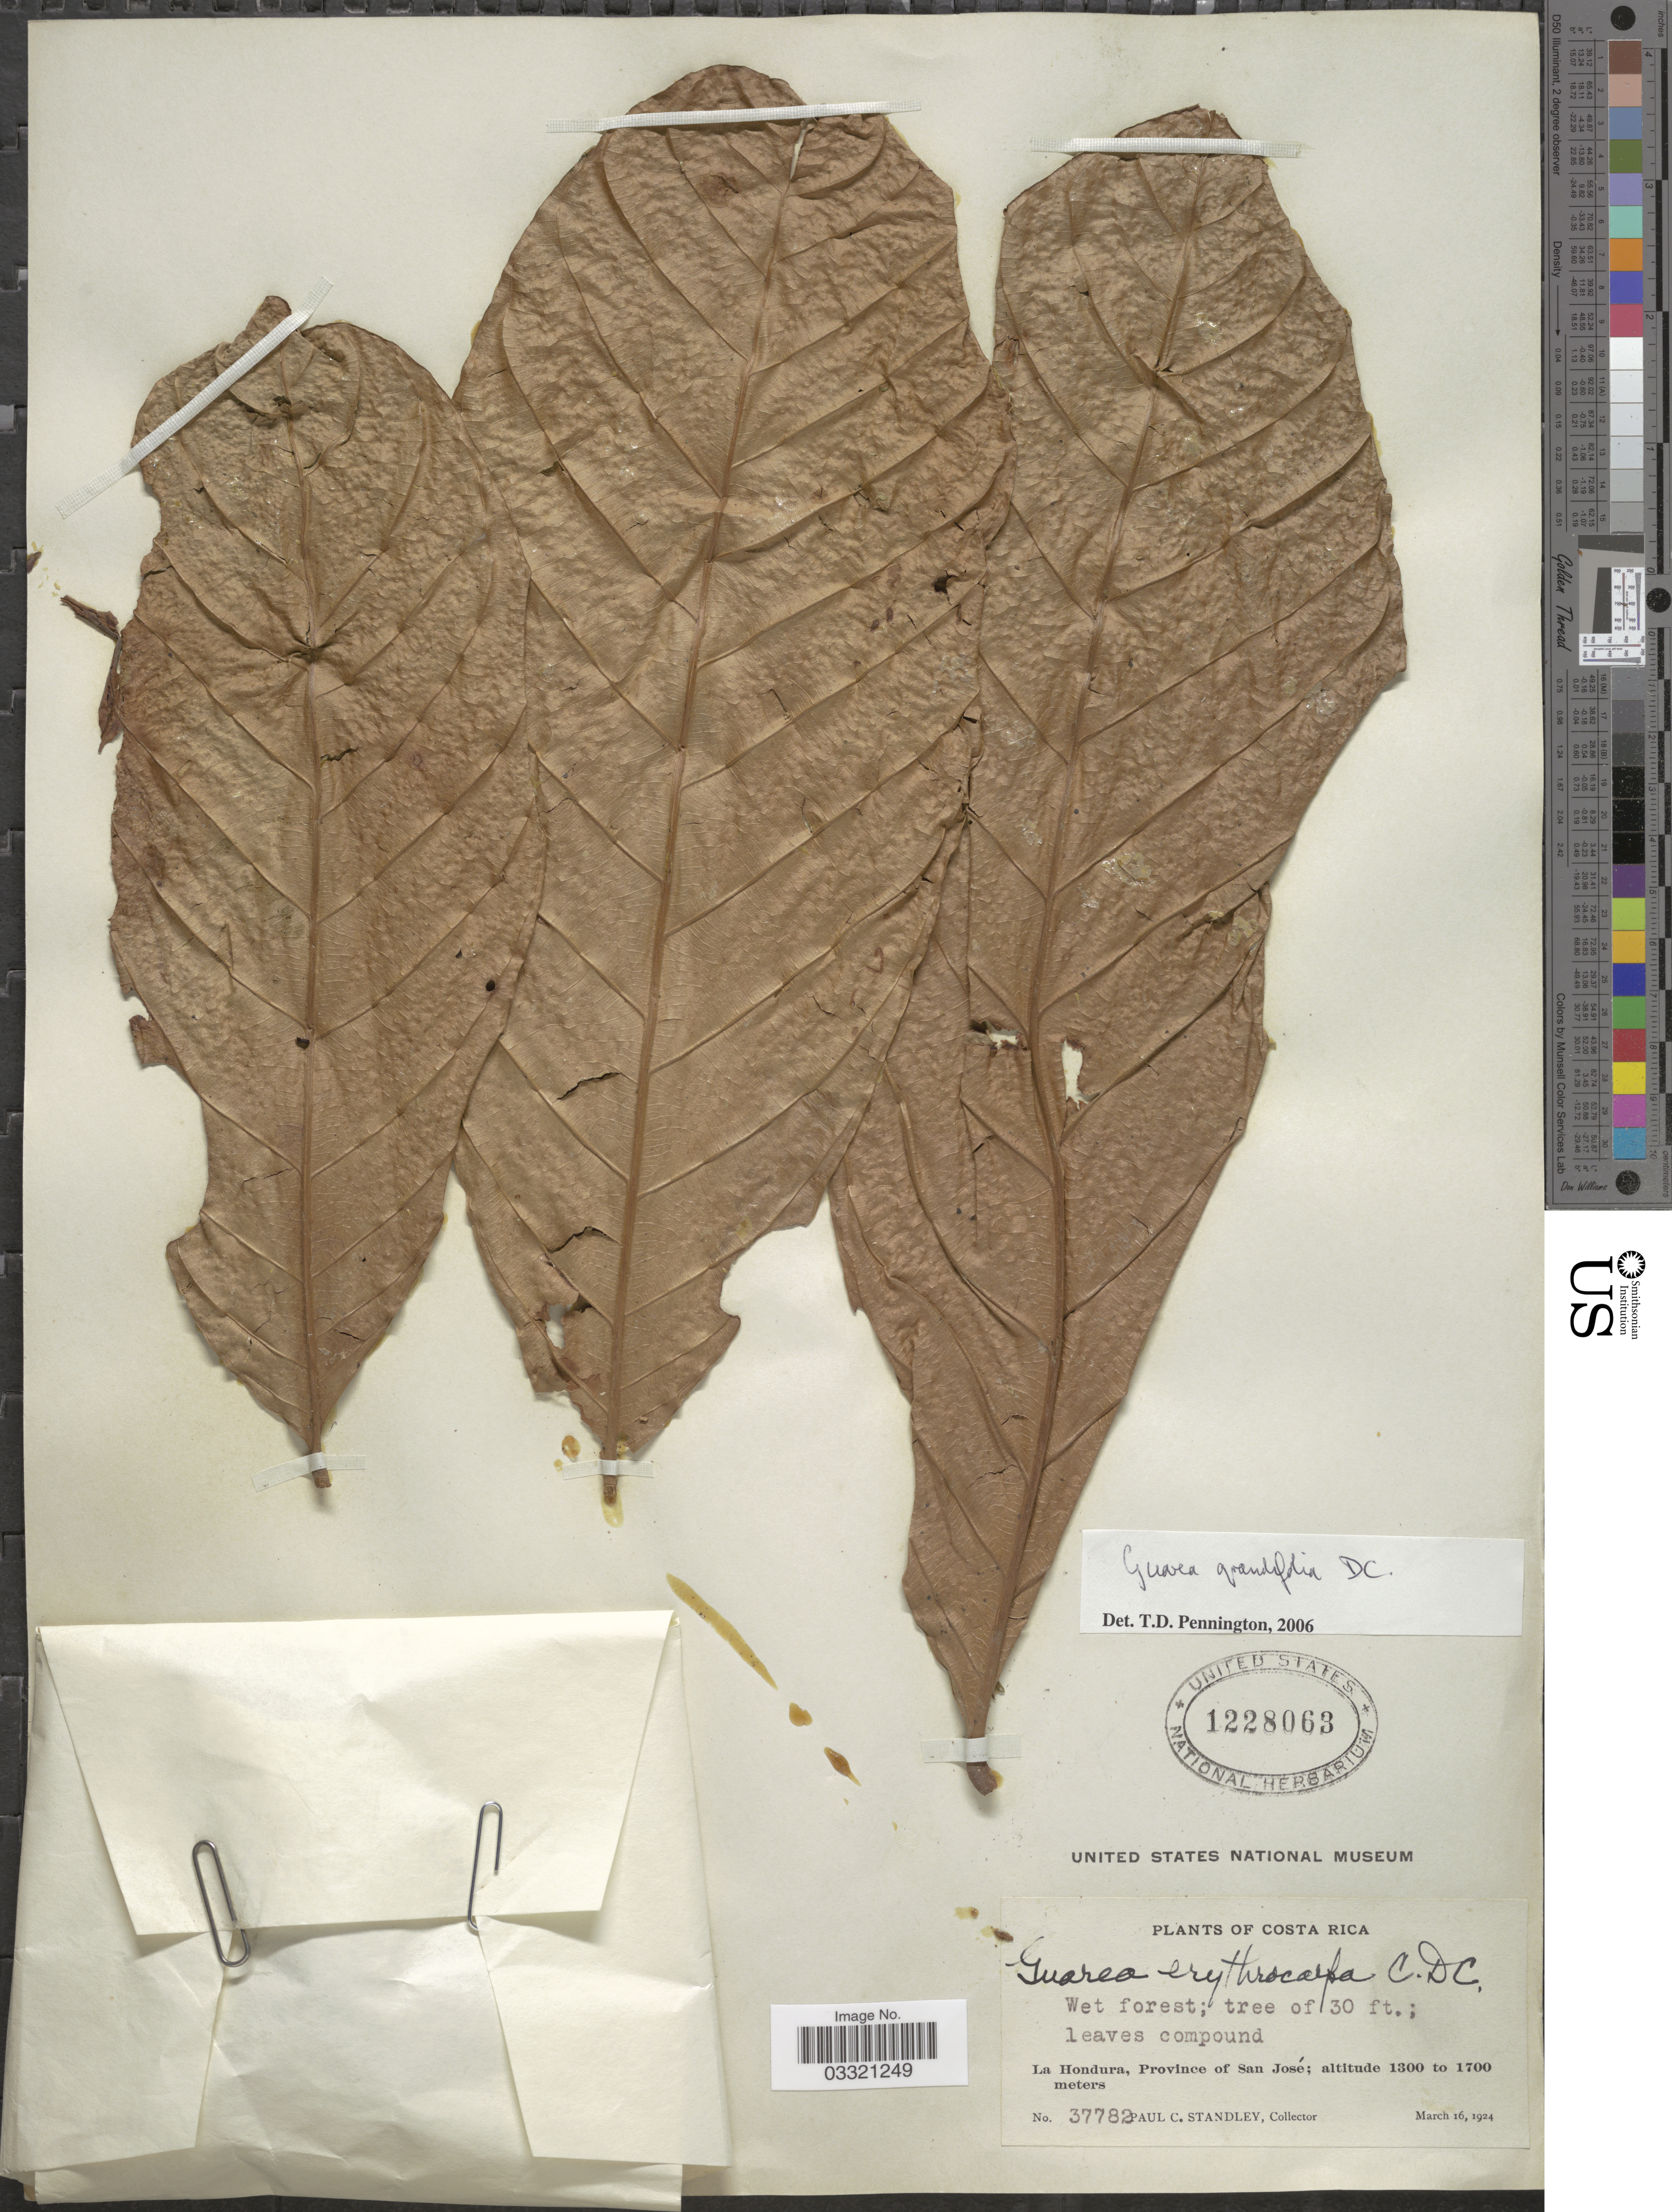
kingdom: Plantae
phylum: Tracheophyta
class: Magnoliopsida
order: Sapindales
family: Meliaceae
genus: Guarea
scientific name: Guarea grandifolia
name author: DC.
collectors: P. C. Standley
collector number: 37782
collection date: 1924-03-16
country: Costa Rica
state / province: San José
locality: La Hondura.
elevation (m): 1300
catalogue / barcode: US 1228063